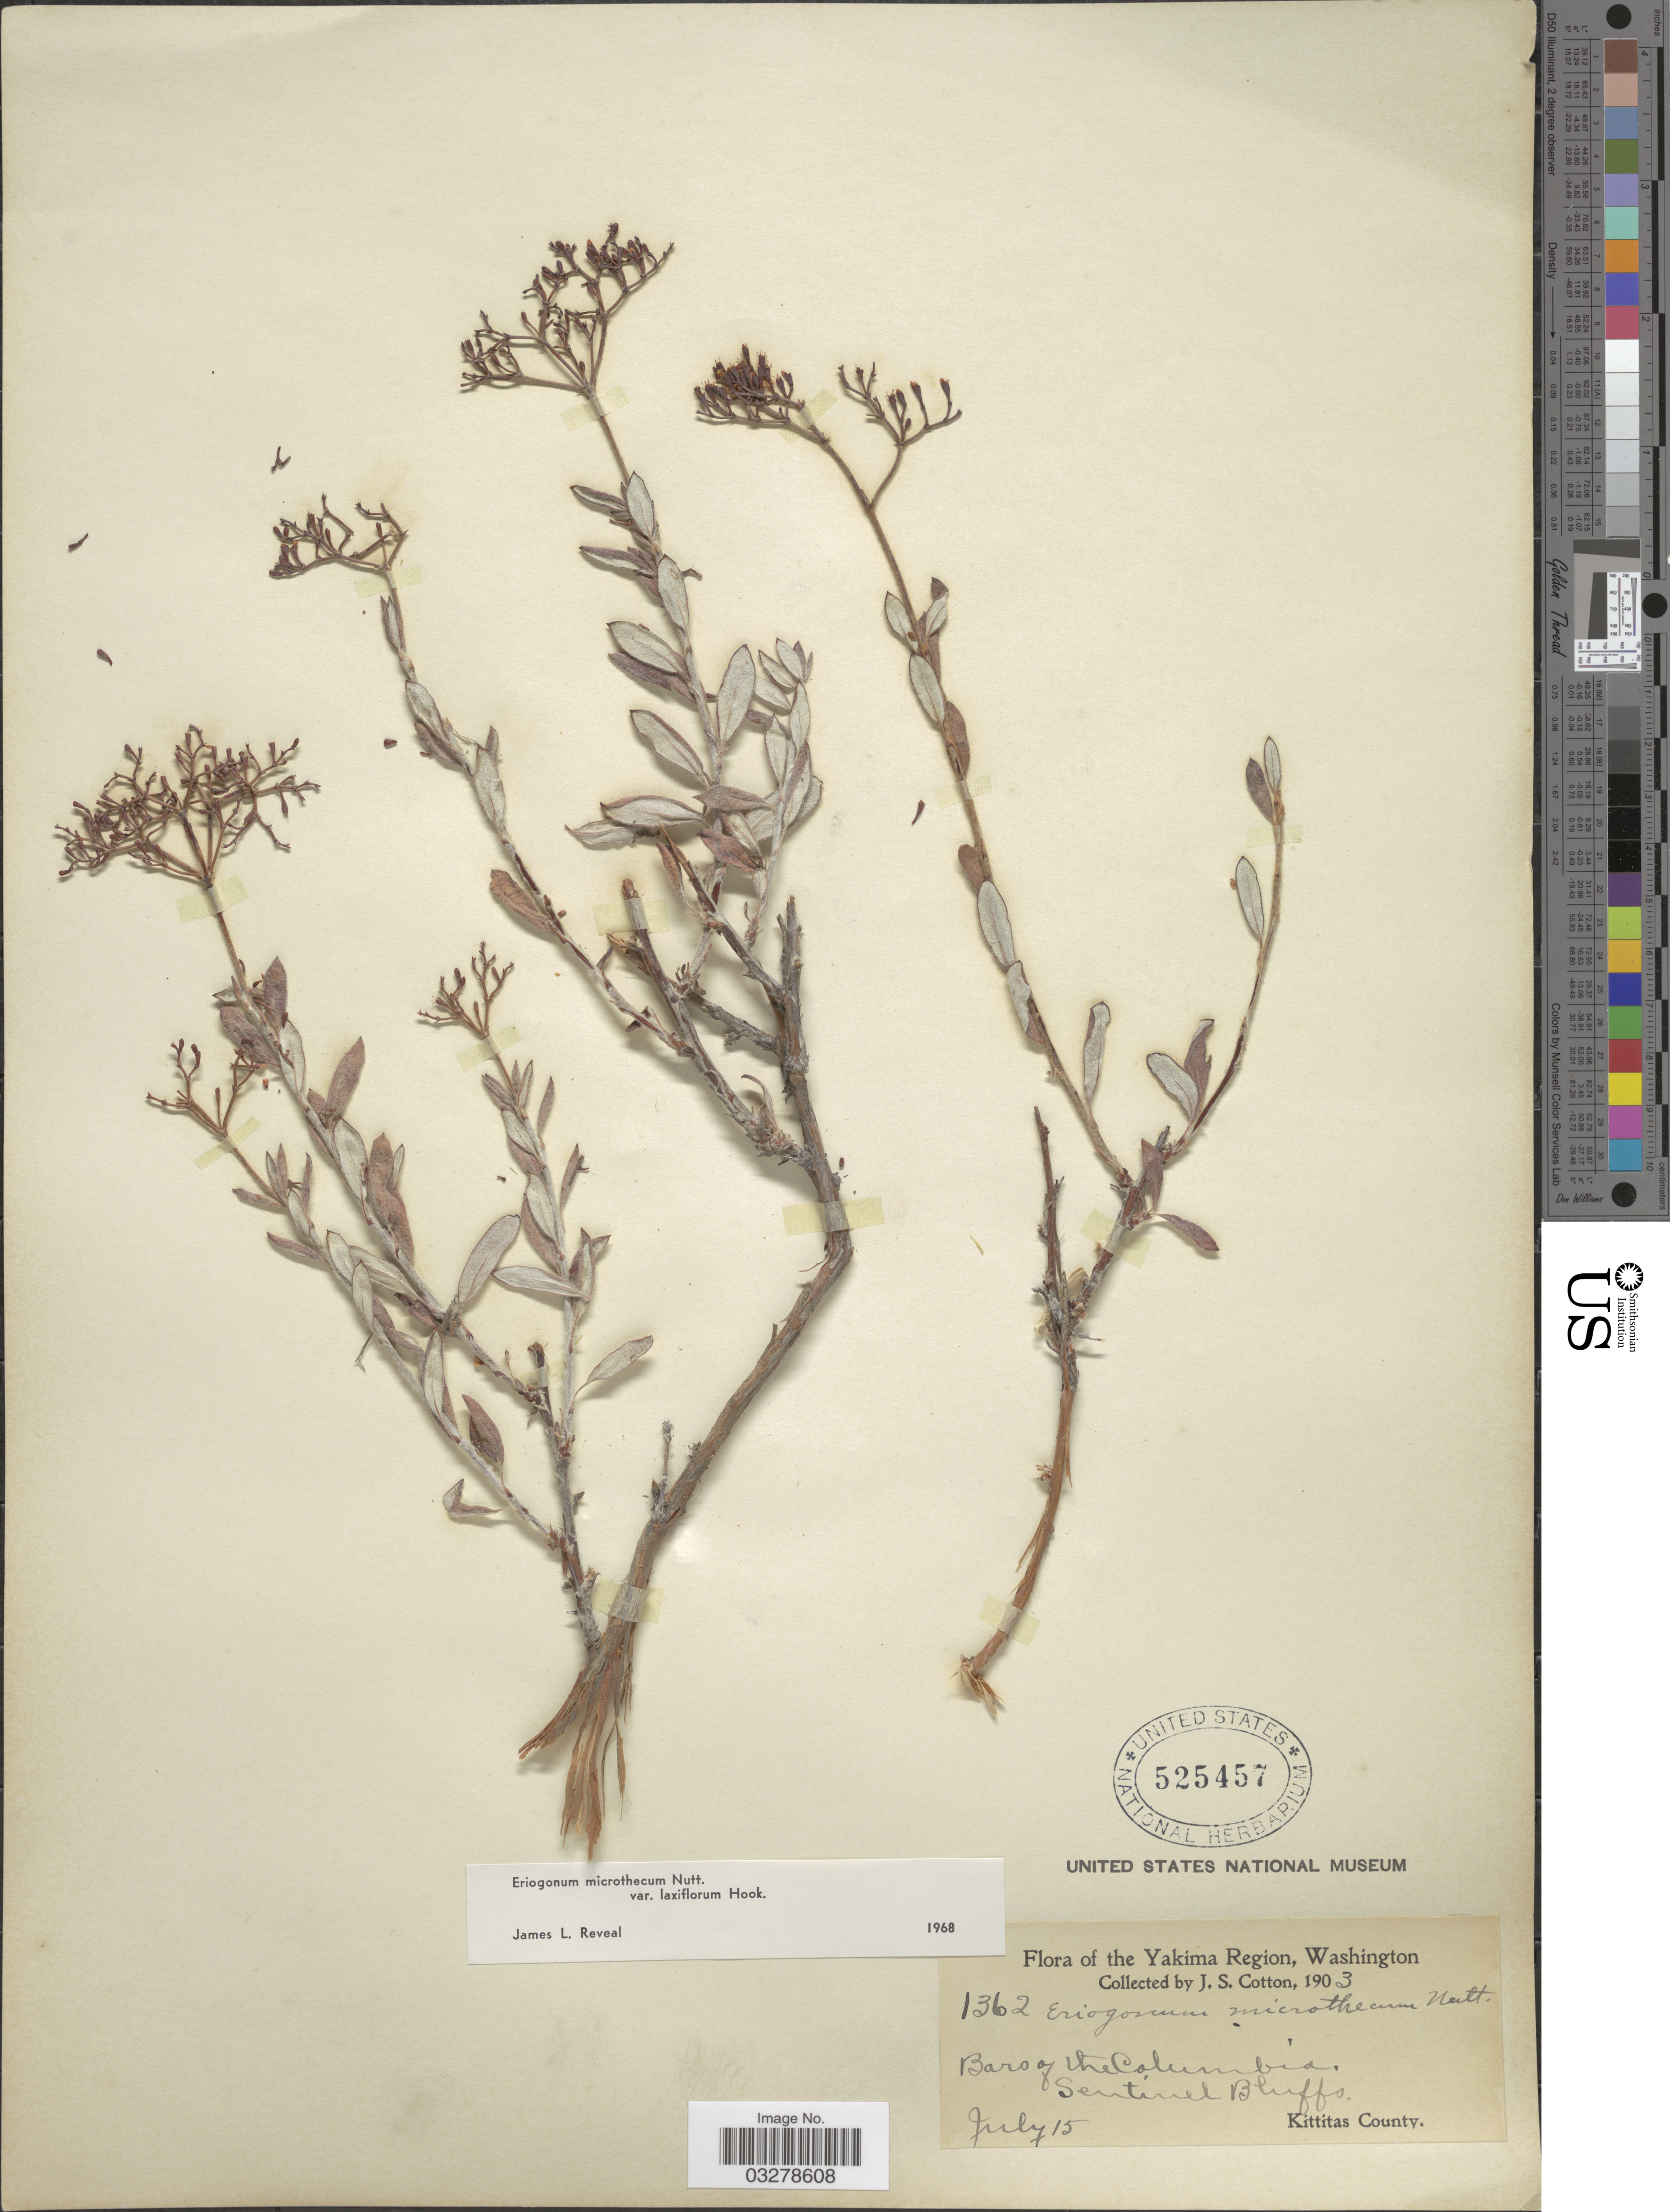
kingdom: Plantae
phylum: Tracheophyta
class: Magnoliopsida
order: Caryophyllales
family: Polygonaceae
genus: Eriogonum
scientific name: Eriogonum microtheca var. laxiflorum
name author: Hook.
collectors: J. S. Cotton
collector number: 1362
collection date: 1903-07-15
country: United States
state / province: Washington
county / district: Kittitas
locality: Yakima Region. Baro of the Columbia. Sentinel Bluffs. Kittitas County.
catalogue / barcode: US 525457